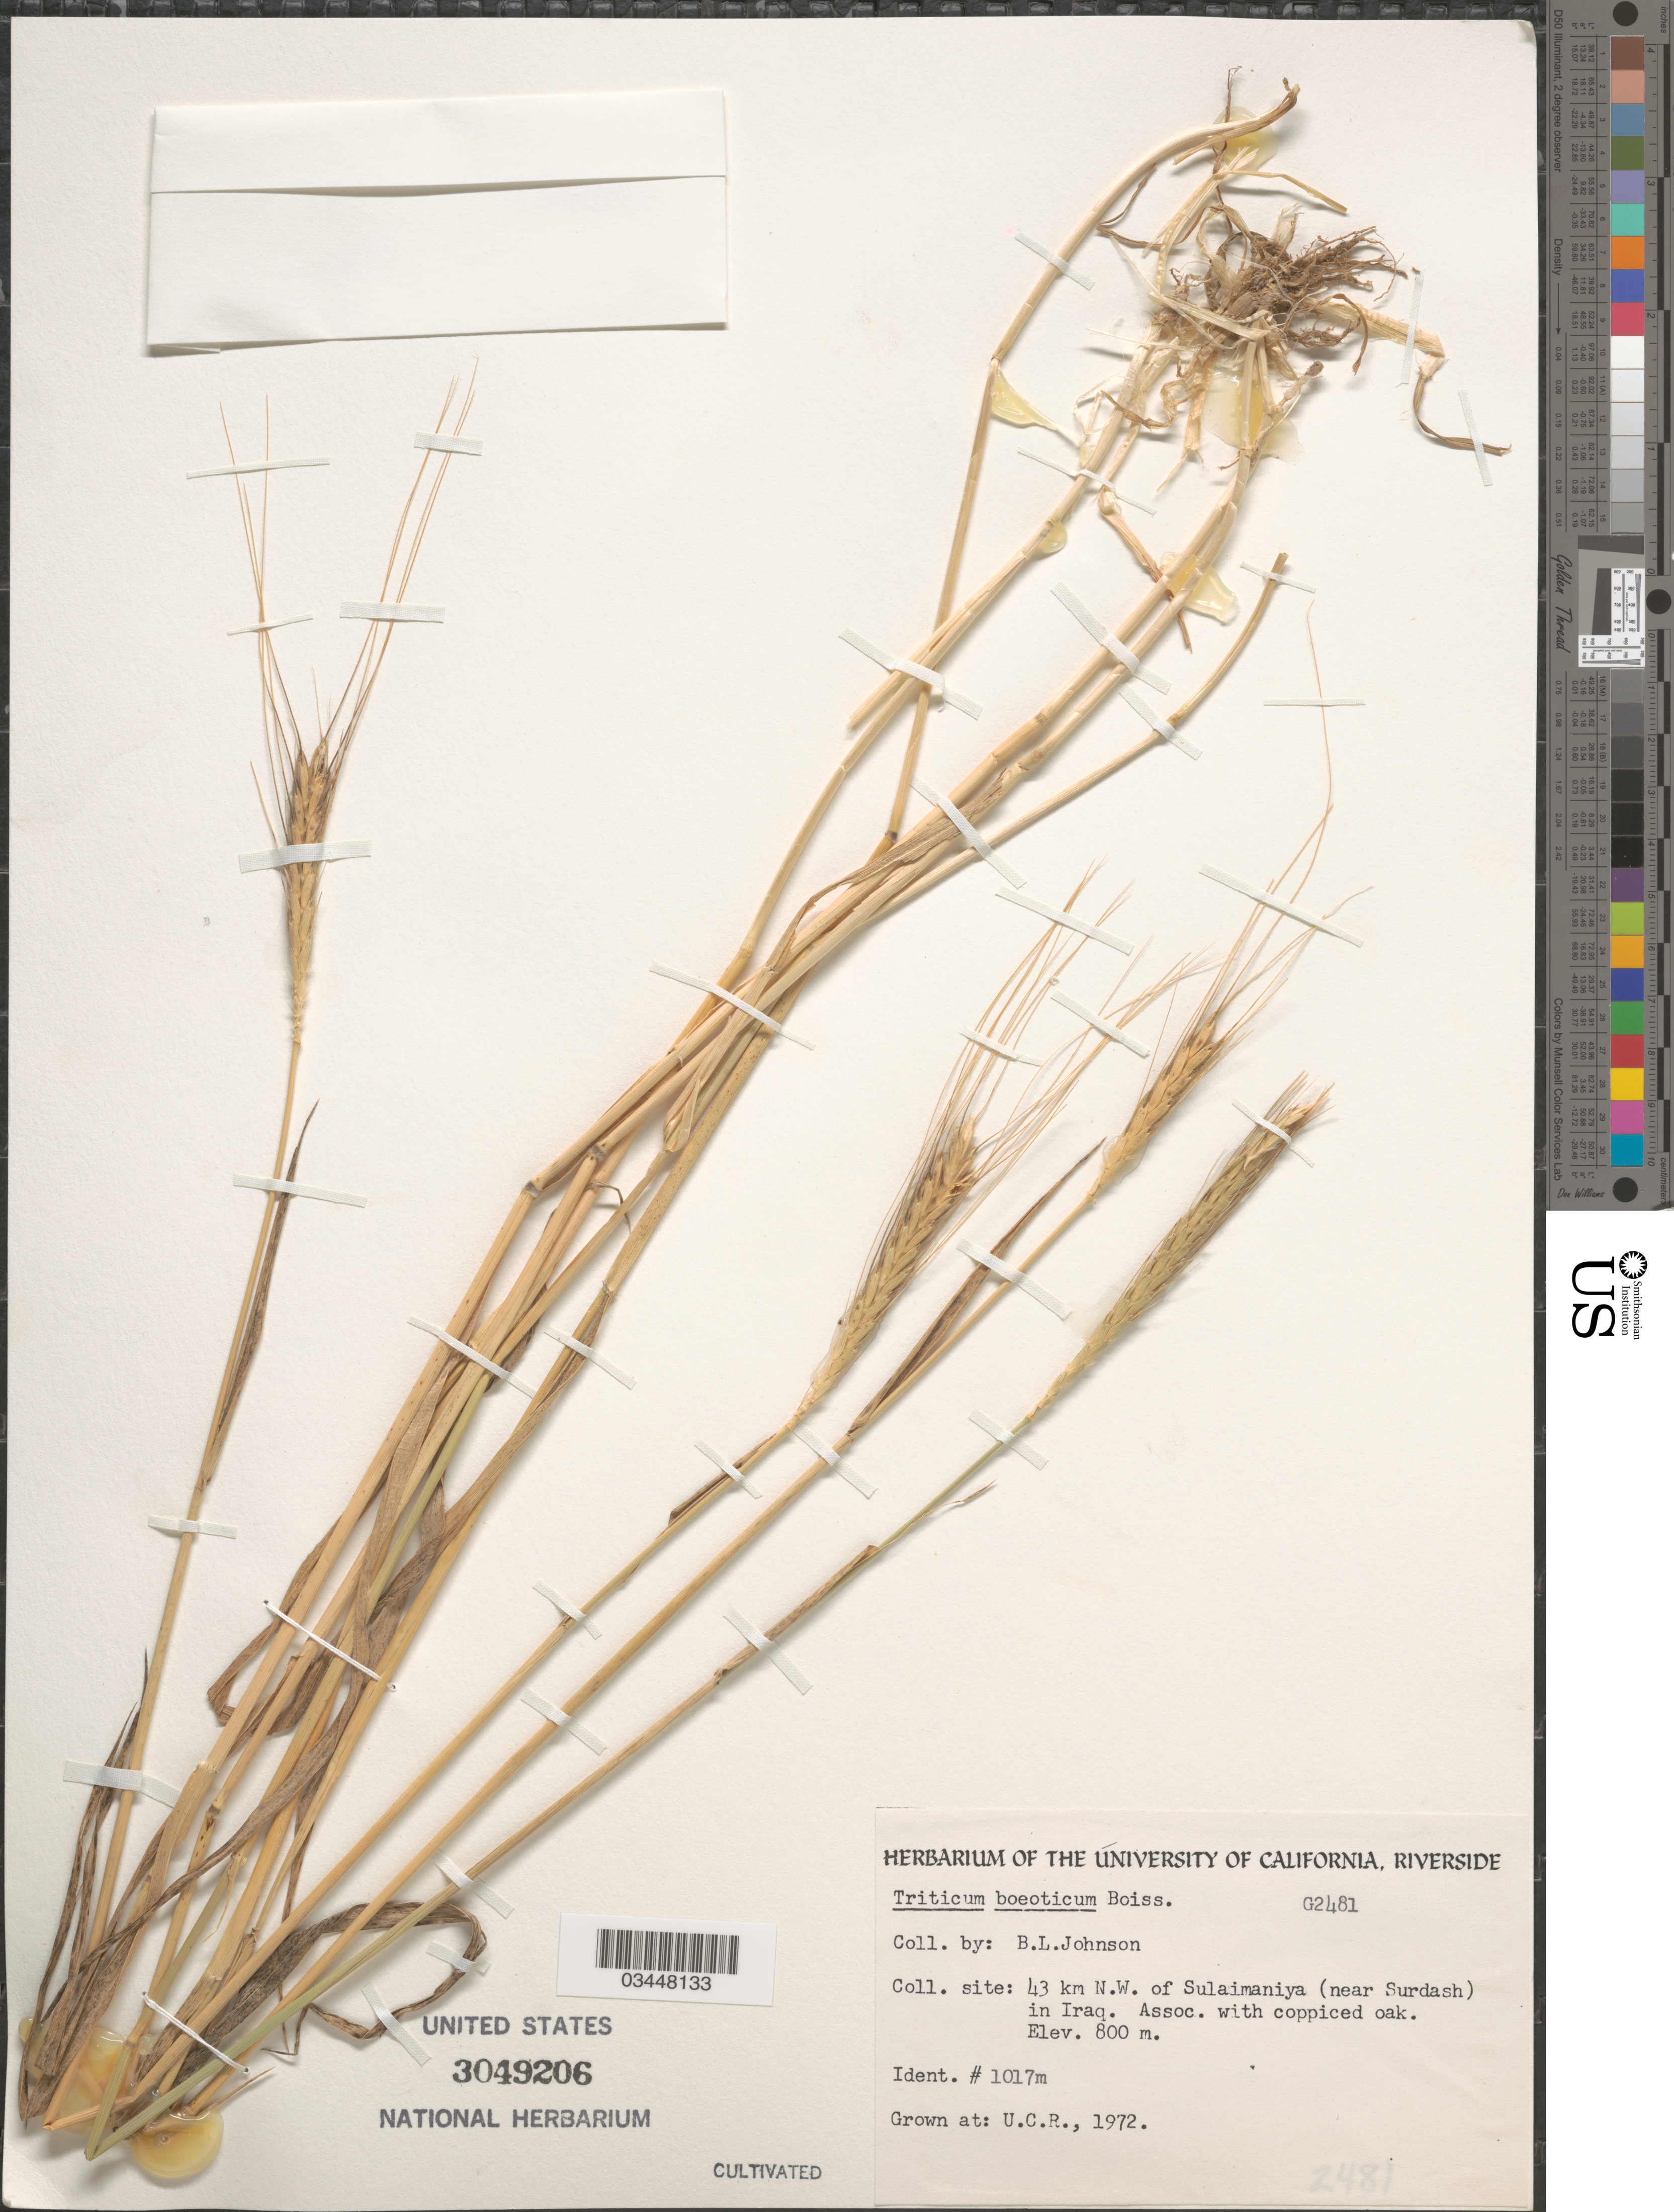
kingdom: Plantae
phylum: Tracheophyta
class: Liliopsida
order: Poales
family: Poaceae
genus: Triticum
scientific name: Triticum boeoticum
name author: Boiss.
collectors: ex herb. Univ. of California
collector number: G2481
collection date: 1972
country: United States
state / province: California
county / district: Riverside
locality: U.C.R.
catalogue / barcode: US 3049206